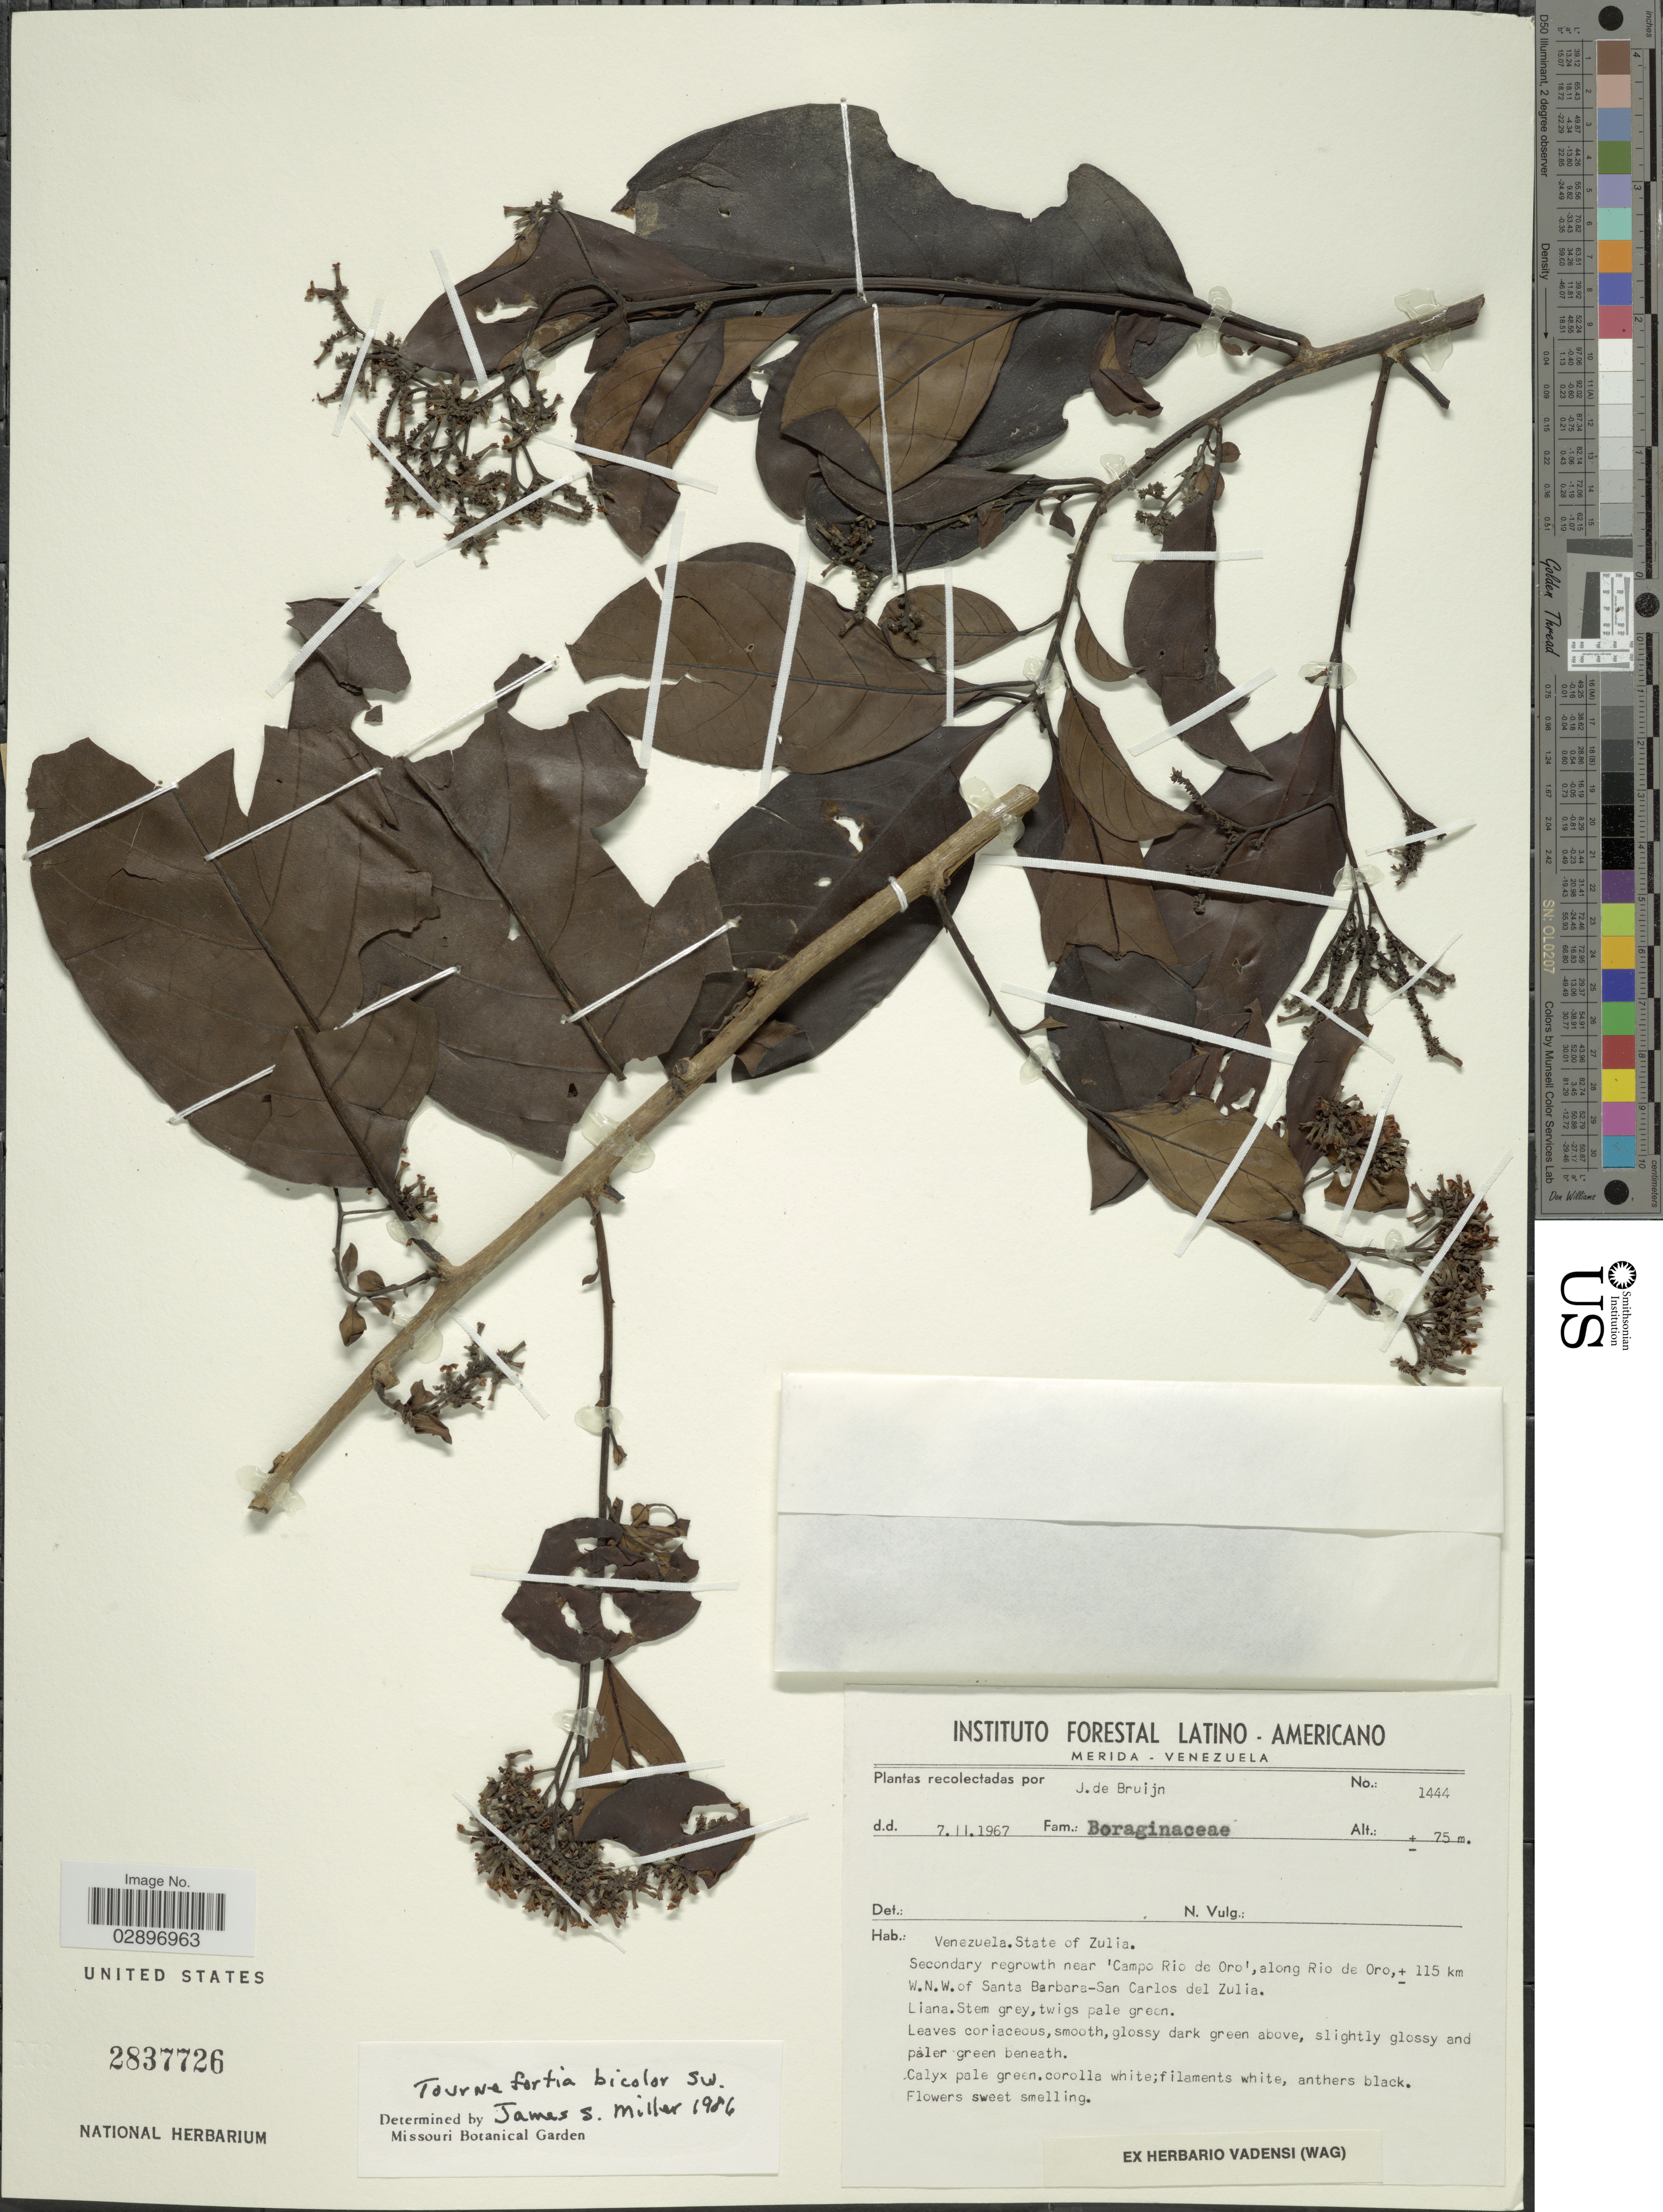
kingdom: Plantae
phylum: Tracheophyta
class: Magnoliopsida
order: Boraginales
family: Heliotropiaceae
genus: Tournefortia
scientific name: Tournefortia bicolor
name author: Sw.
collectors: J. Bruijn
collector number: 1444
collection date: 1967-11-07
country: Venezuela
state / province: Zulia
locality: Near 'Campo Rio de Oro', along Rio de Oro, ± 115 km W.N.W. of Santa Barbara-San Carlos del Zulia.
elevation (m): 75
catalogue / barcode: US 2837726